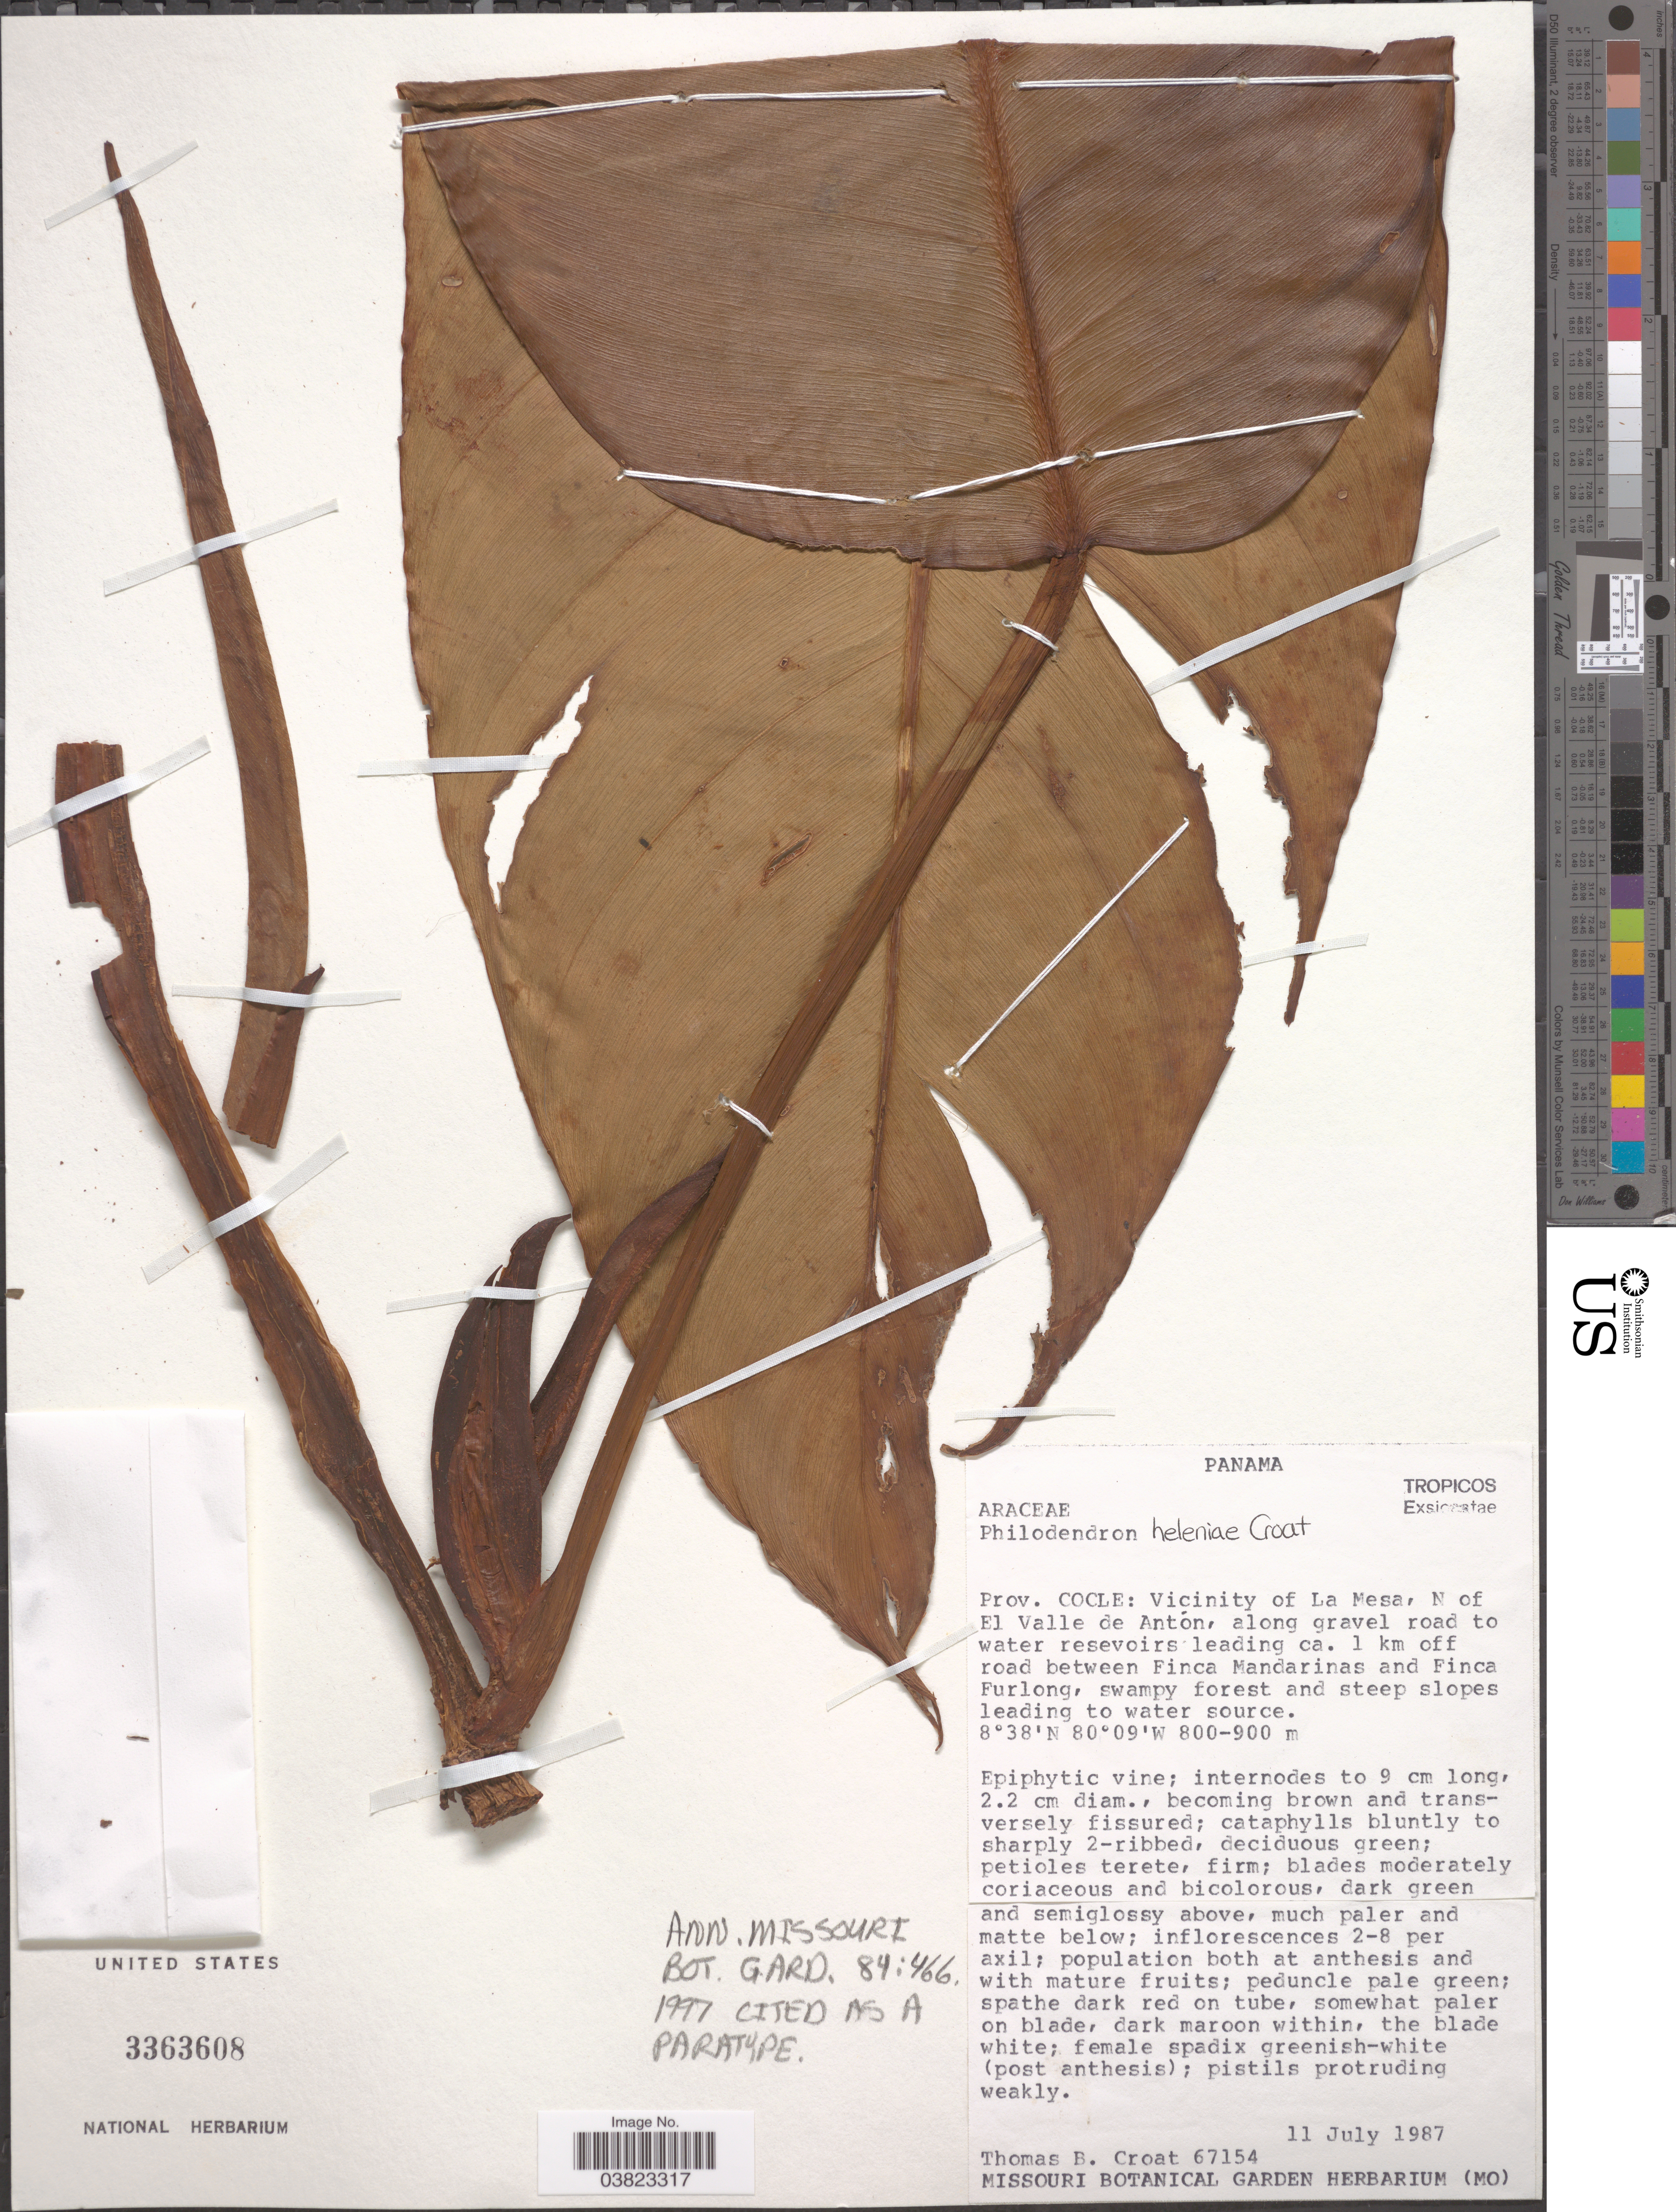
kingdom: Plantae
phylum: Tracheophyta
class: Liliopsida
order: Alismatales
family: Araceae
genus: Philodendron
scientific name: Philodendron heleniae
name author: Croat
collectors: T. B. Croat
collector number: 67154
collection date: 1987-07-11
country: Panama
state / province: Cocle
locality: Vicinity of La Mesa, N of El Valle de Antón, along gravel road to water reservoirs leading ca. 1 km off road between Finca Mandarinas and Finca Furlong, swampy forest and steep slopes leading to water source.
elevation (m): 800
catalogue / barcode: US 3363608